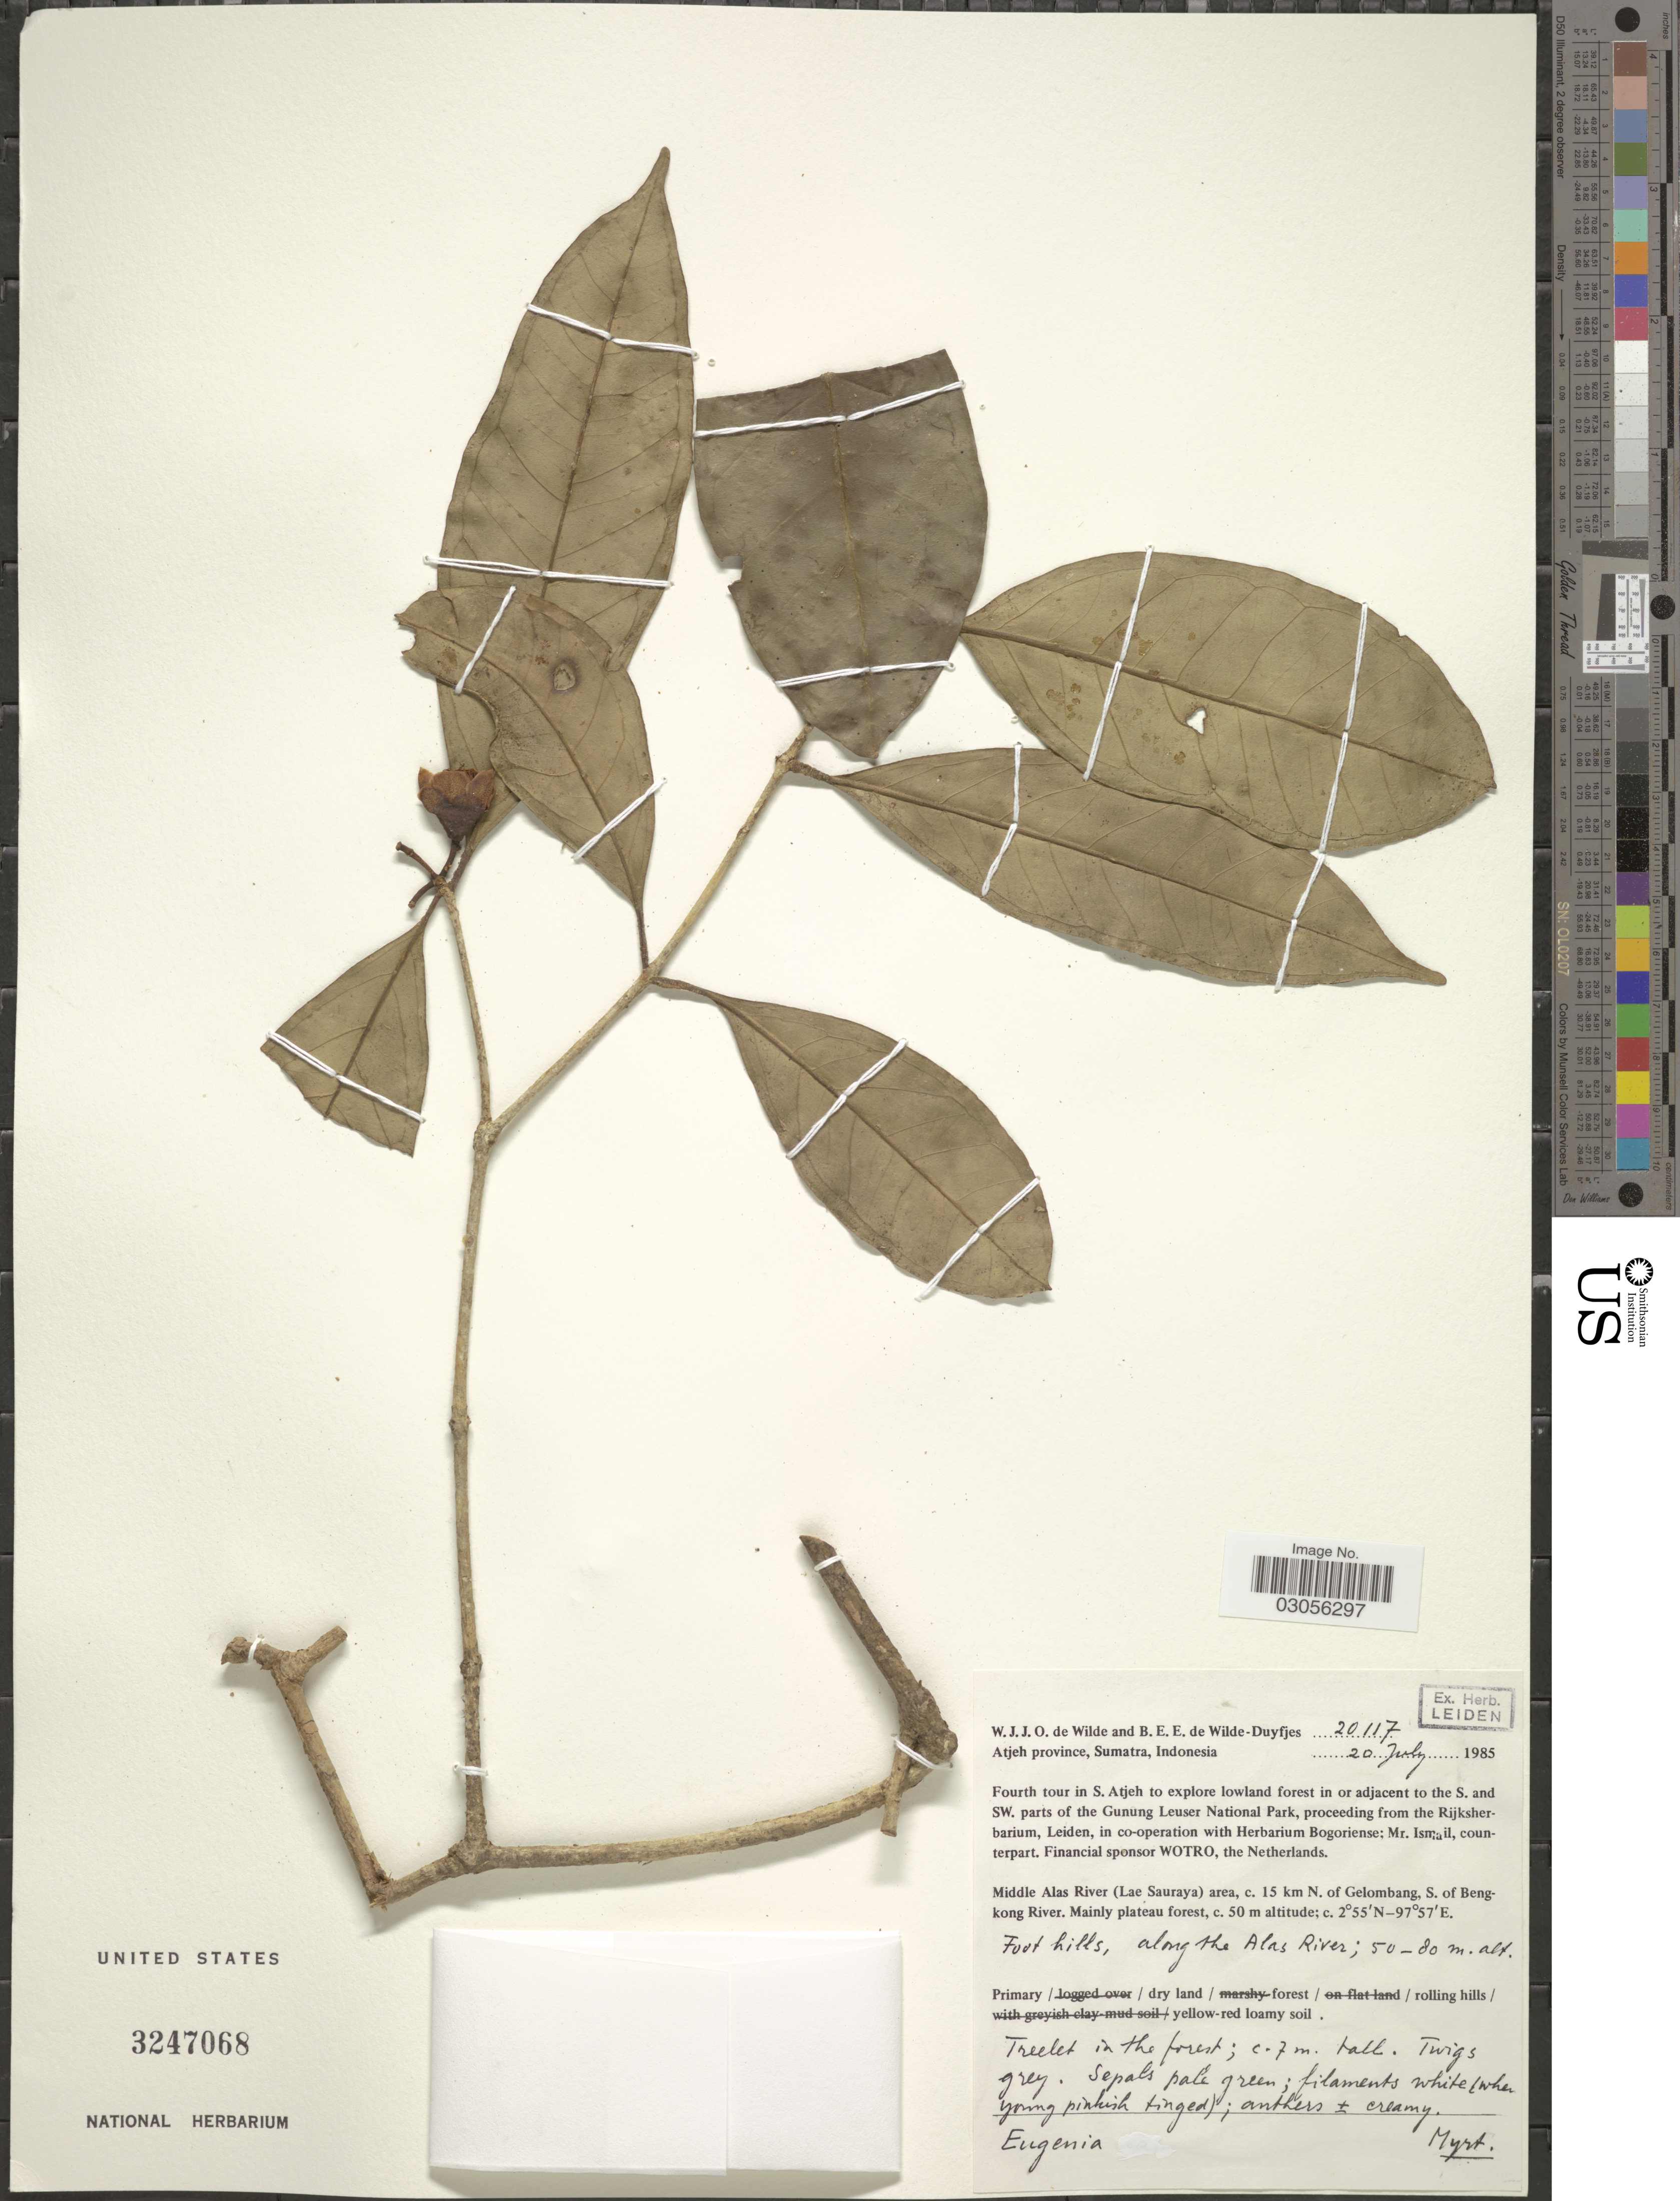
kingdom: Plantae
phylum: Tracheophyta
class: Magnoliopsida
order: Myrtales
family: Myrtaceae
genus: Syzygium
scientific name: Syzygium sp.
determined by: Strong, M. T., (US), Smithsonian Institution - National Museum of Natural History (UNITED STATES)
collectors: W. J. de Wilde & B. E. de Wilde-Duyfjes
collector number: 20117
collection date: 1985-07-20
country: Indonesia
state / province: Sumatra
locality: Atjeh Province, Sumatra. Middle Alas River (Lae Sauraya) area, c. 15 km N. of Gelombang, S. of Bengkong River. Foot hills, along the Alas River.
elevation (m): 50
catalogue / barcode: US 3247068